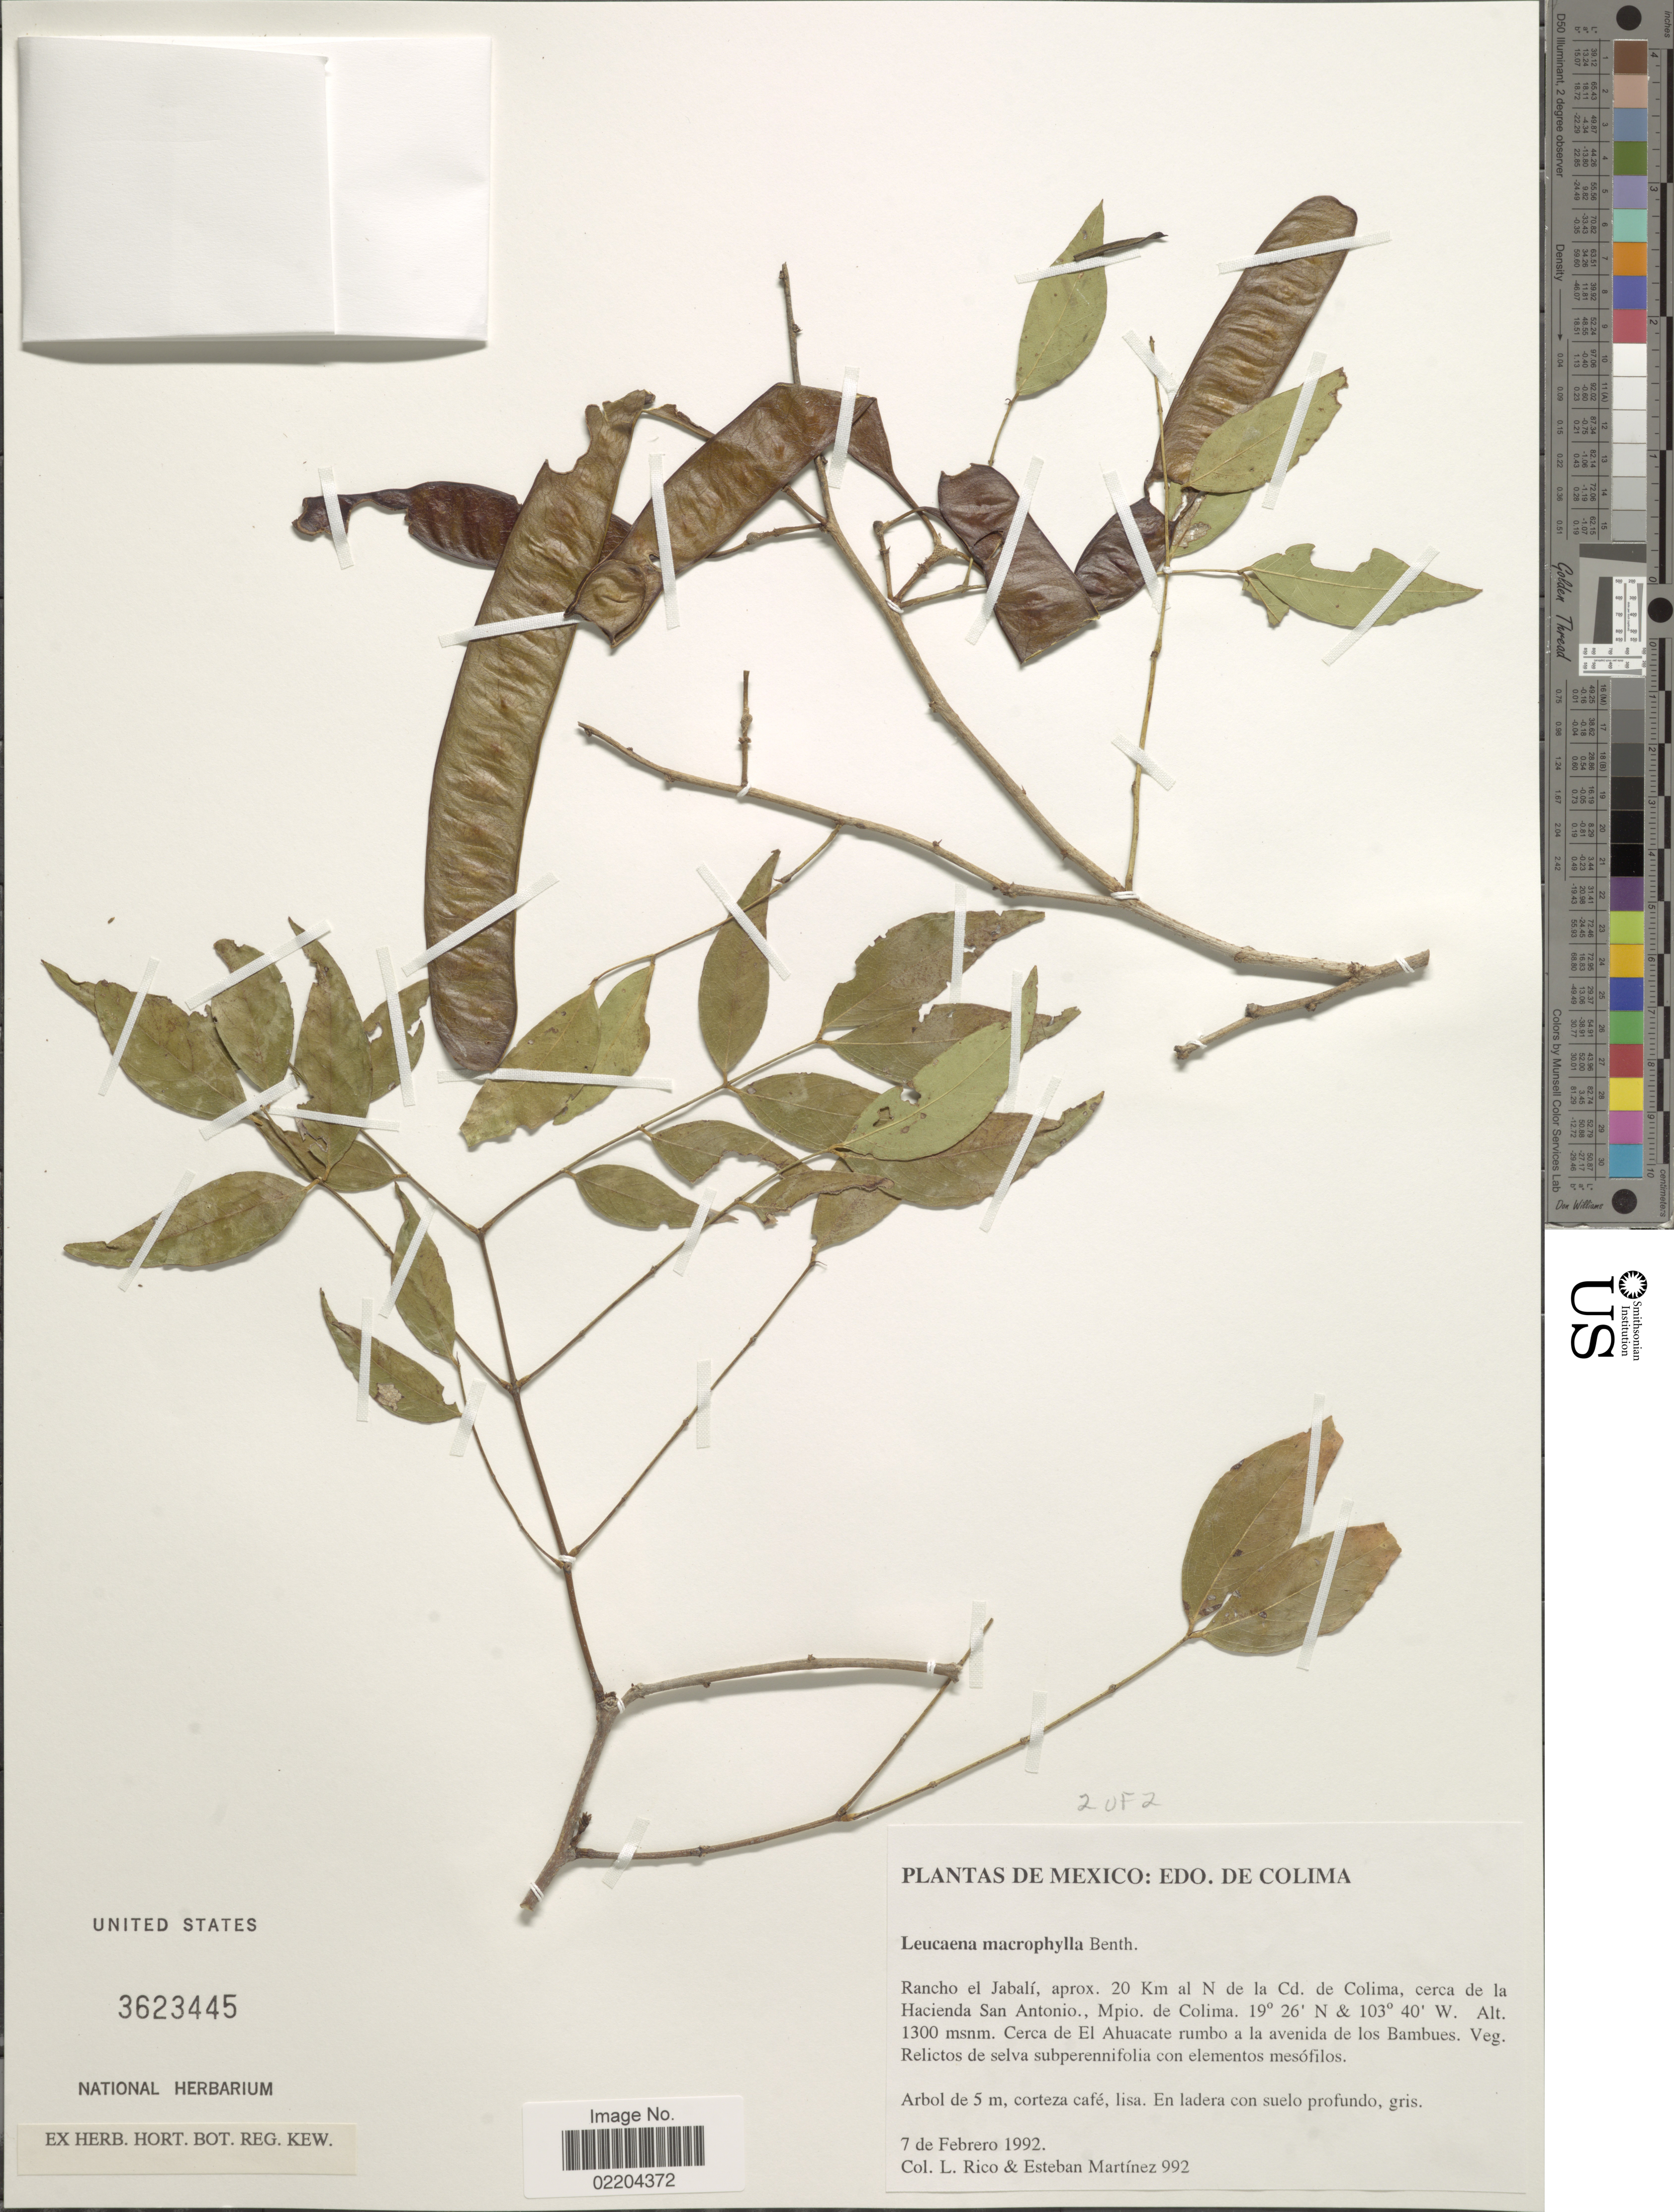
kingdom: Plantae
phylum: Tracheophyta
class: Magnoliopsida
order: Fabales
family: Fabaceae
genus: Leucaena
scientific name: Leucaena macrophylla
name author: Benth.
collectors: L. Rico & E. Martínez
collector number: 992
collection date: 1992-02-07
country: Mexico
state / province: Colima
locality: Mexico: Edo. de Colima. Rancho el Jabali, aprox. 20 Km al N de la Cd. de Colima, cerca de la Hacienda San Antonio, Mpio. de Colima.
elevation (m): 1300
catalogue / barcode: US 3623445